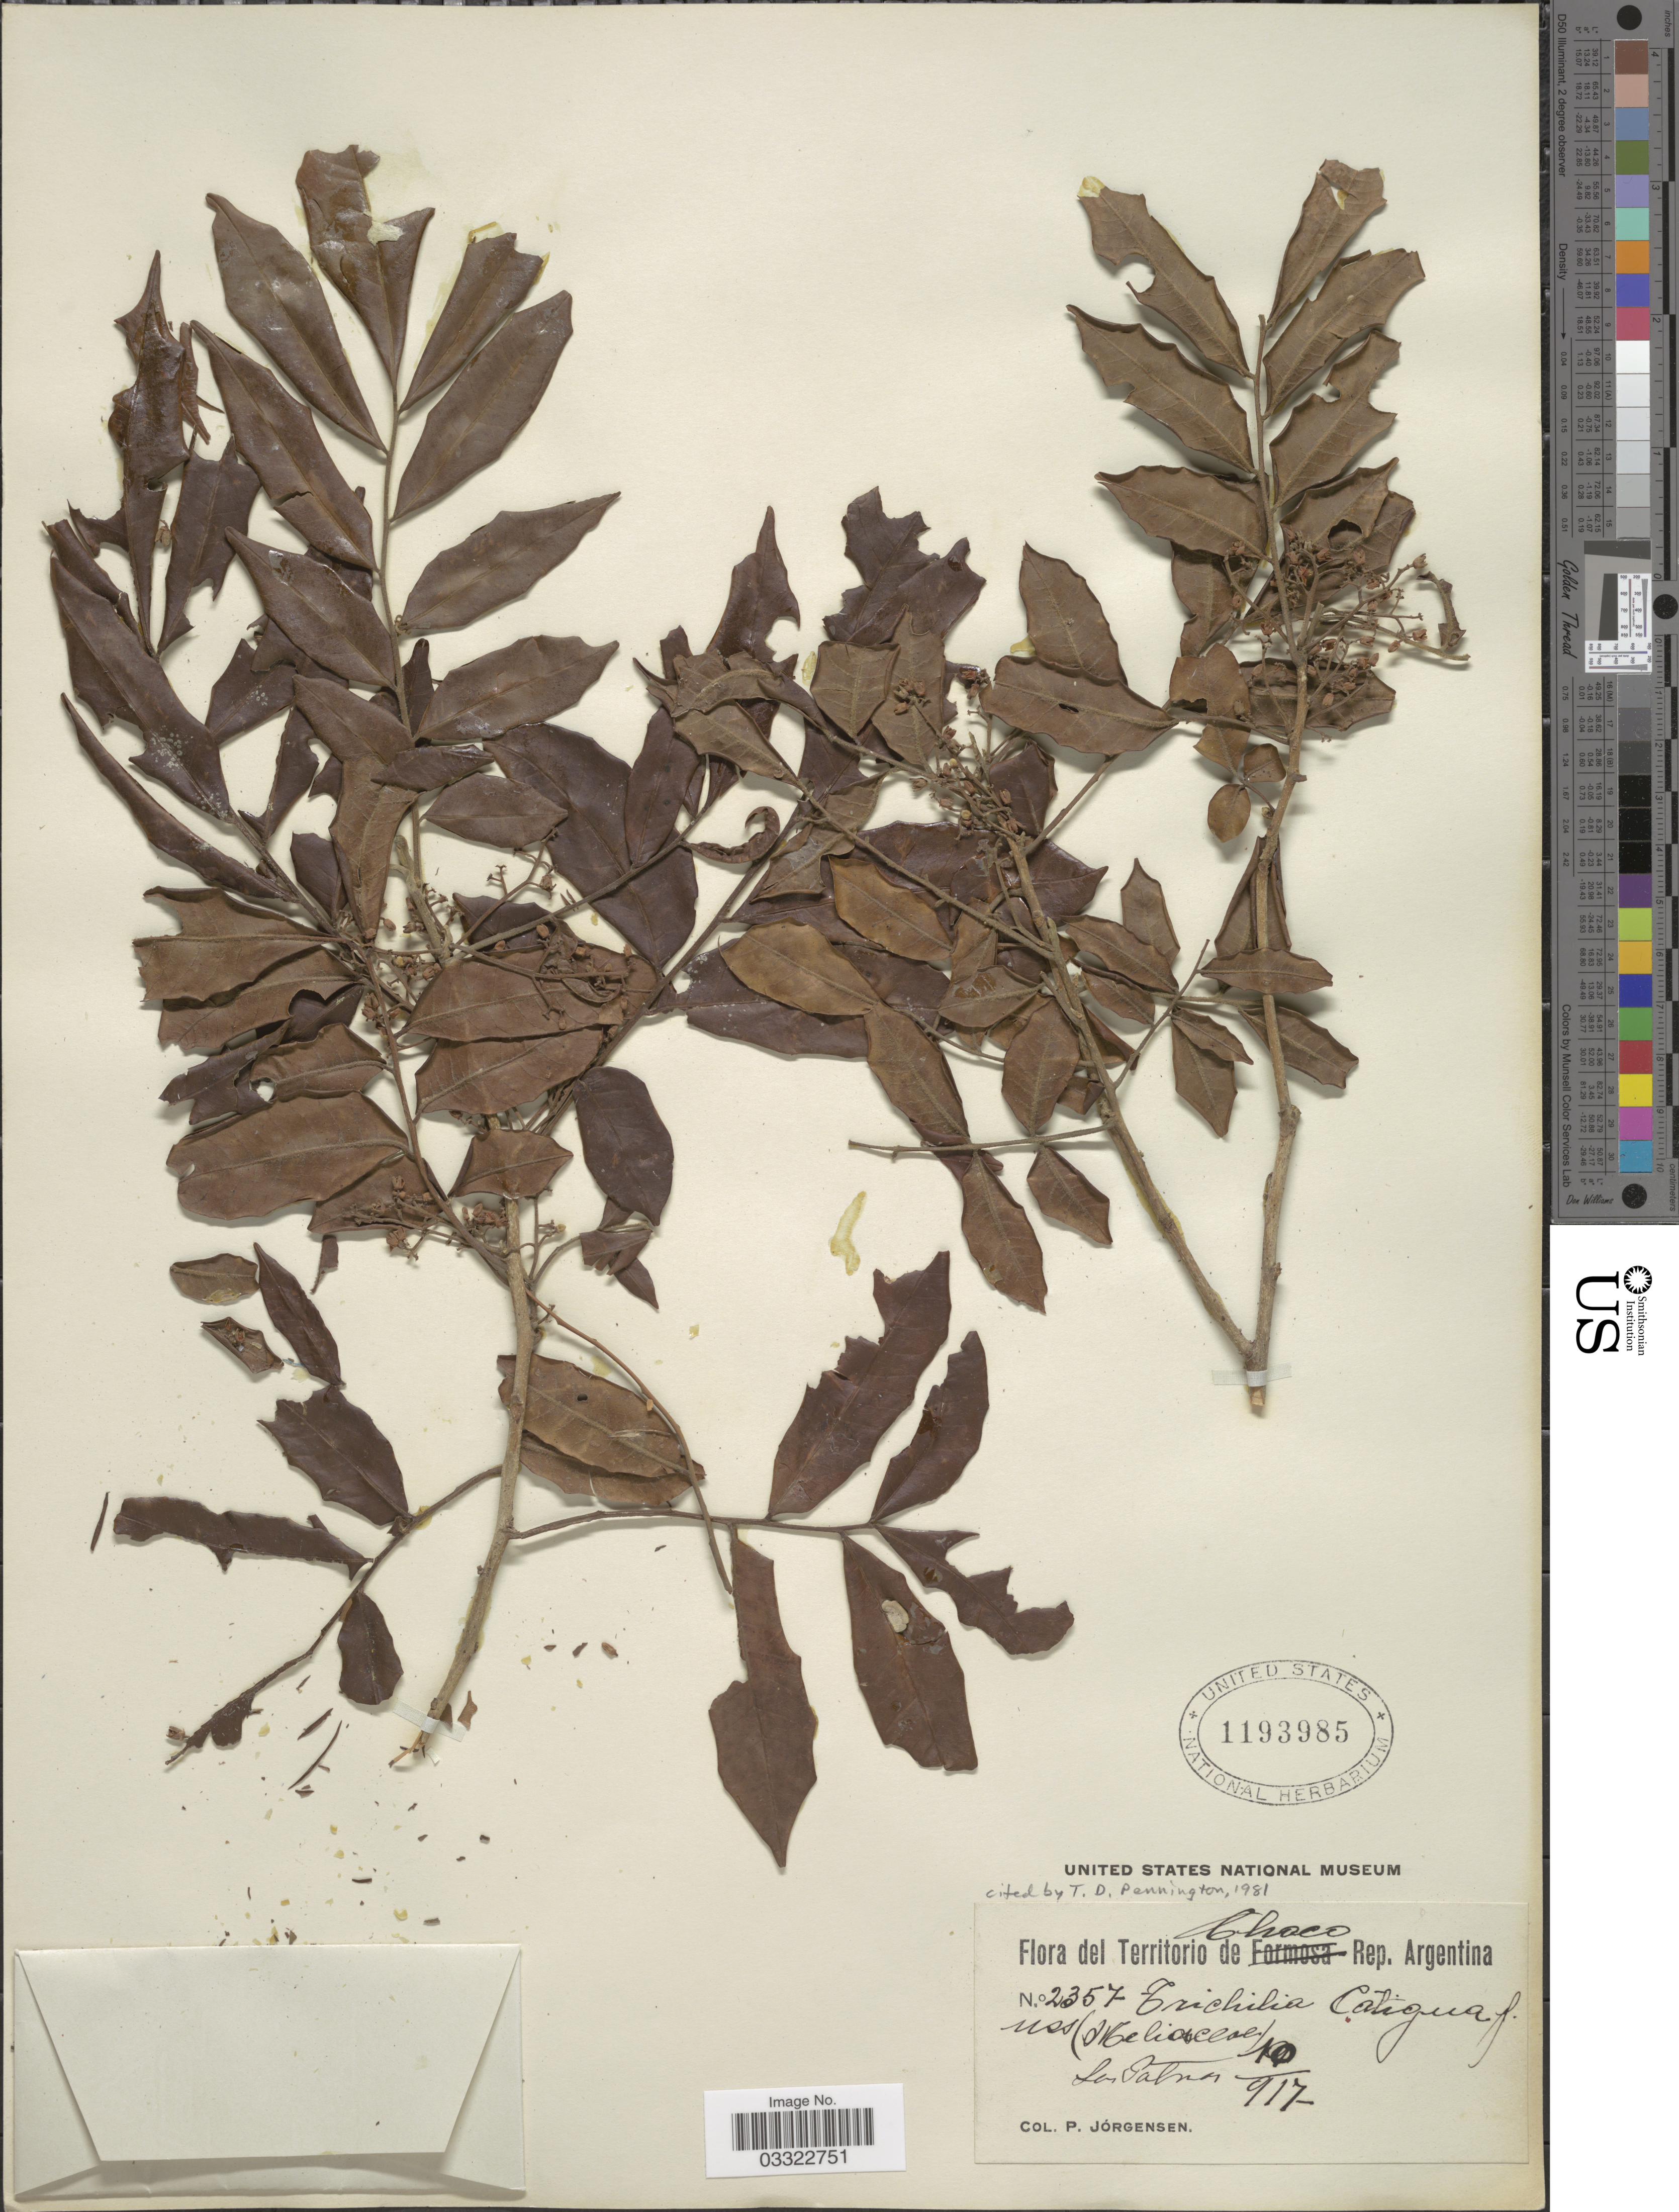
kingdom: Plantae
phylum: Tracheophyta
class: Magnoliopsida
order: Sapindales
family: Meliaceae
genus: Trichilia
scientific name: Trichilia catigua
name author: A. Juss.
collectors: P. Jörgensen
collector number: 2357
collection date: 1917-10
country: Argentina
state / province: Chaco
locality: Territorio de Chaco. Las Palmas.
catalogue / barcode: US 1193985